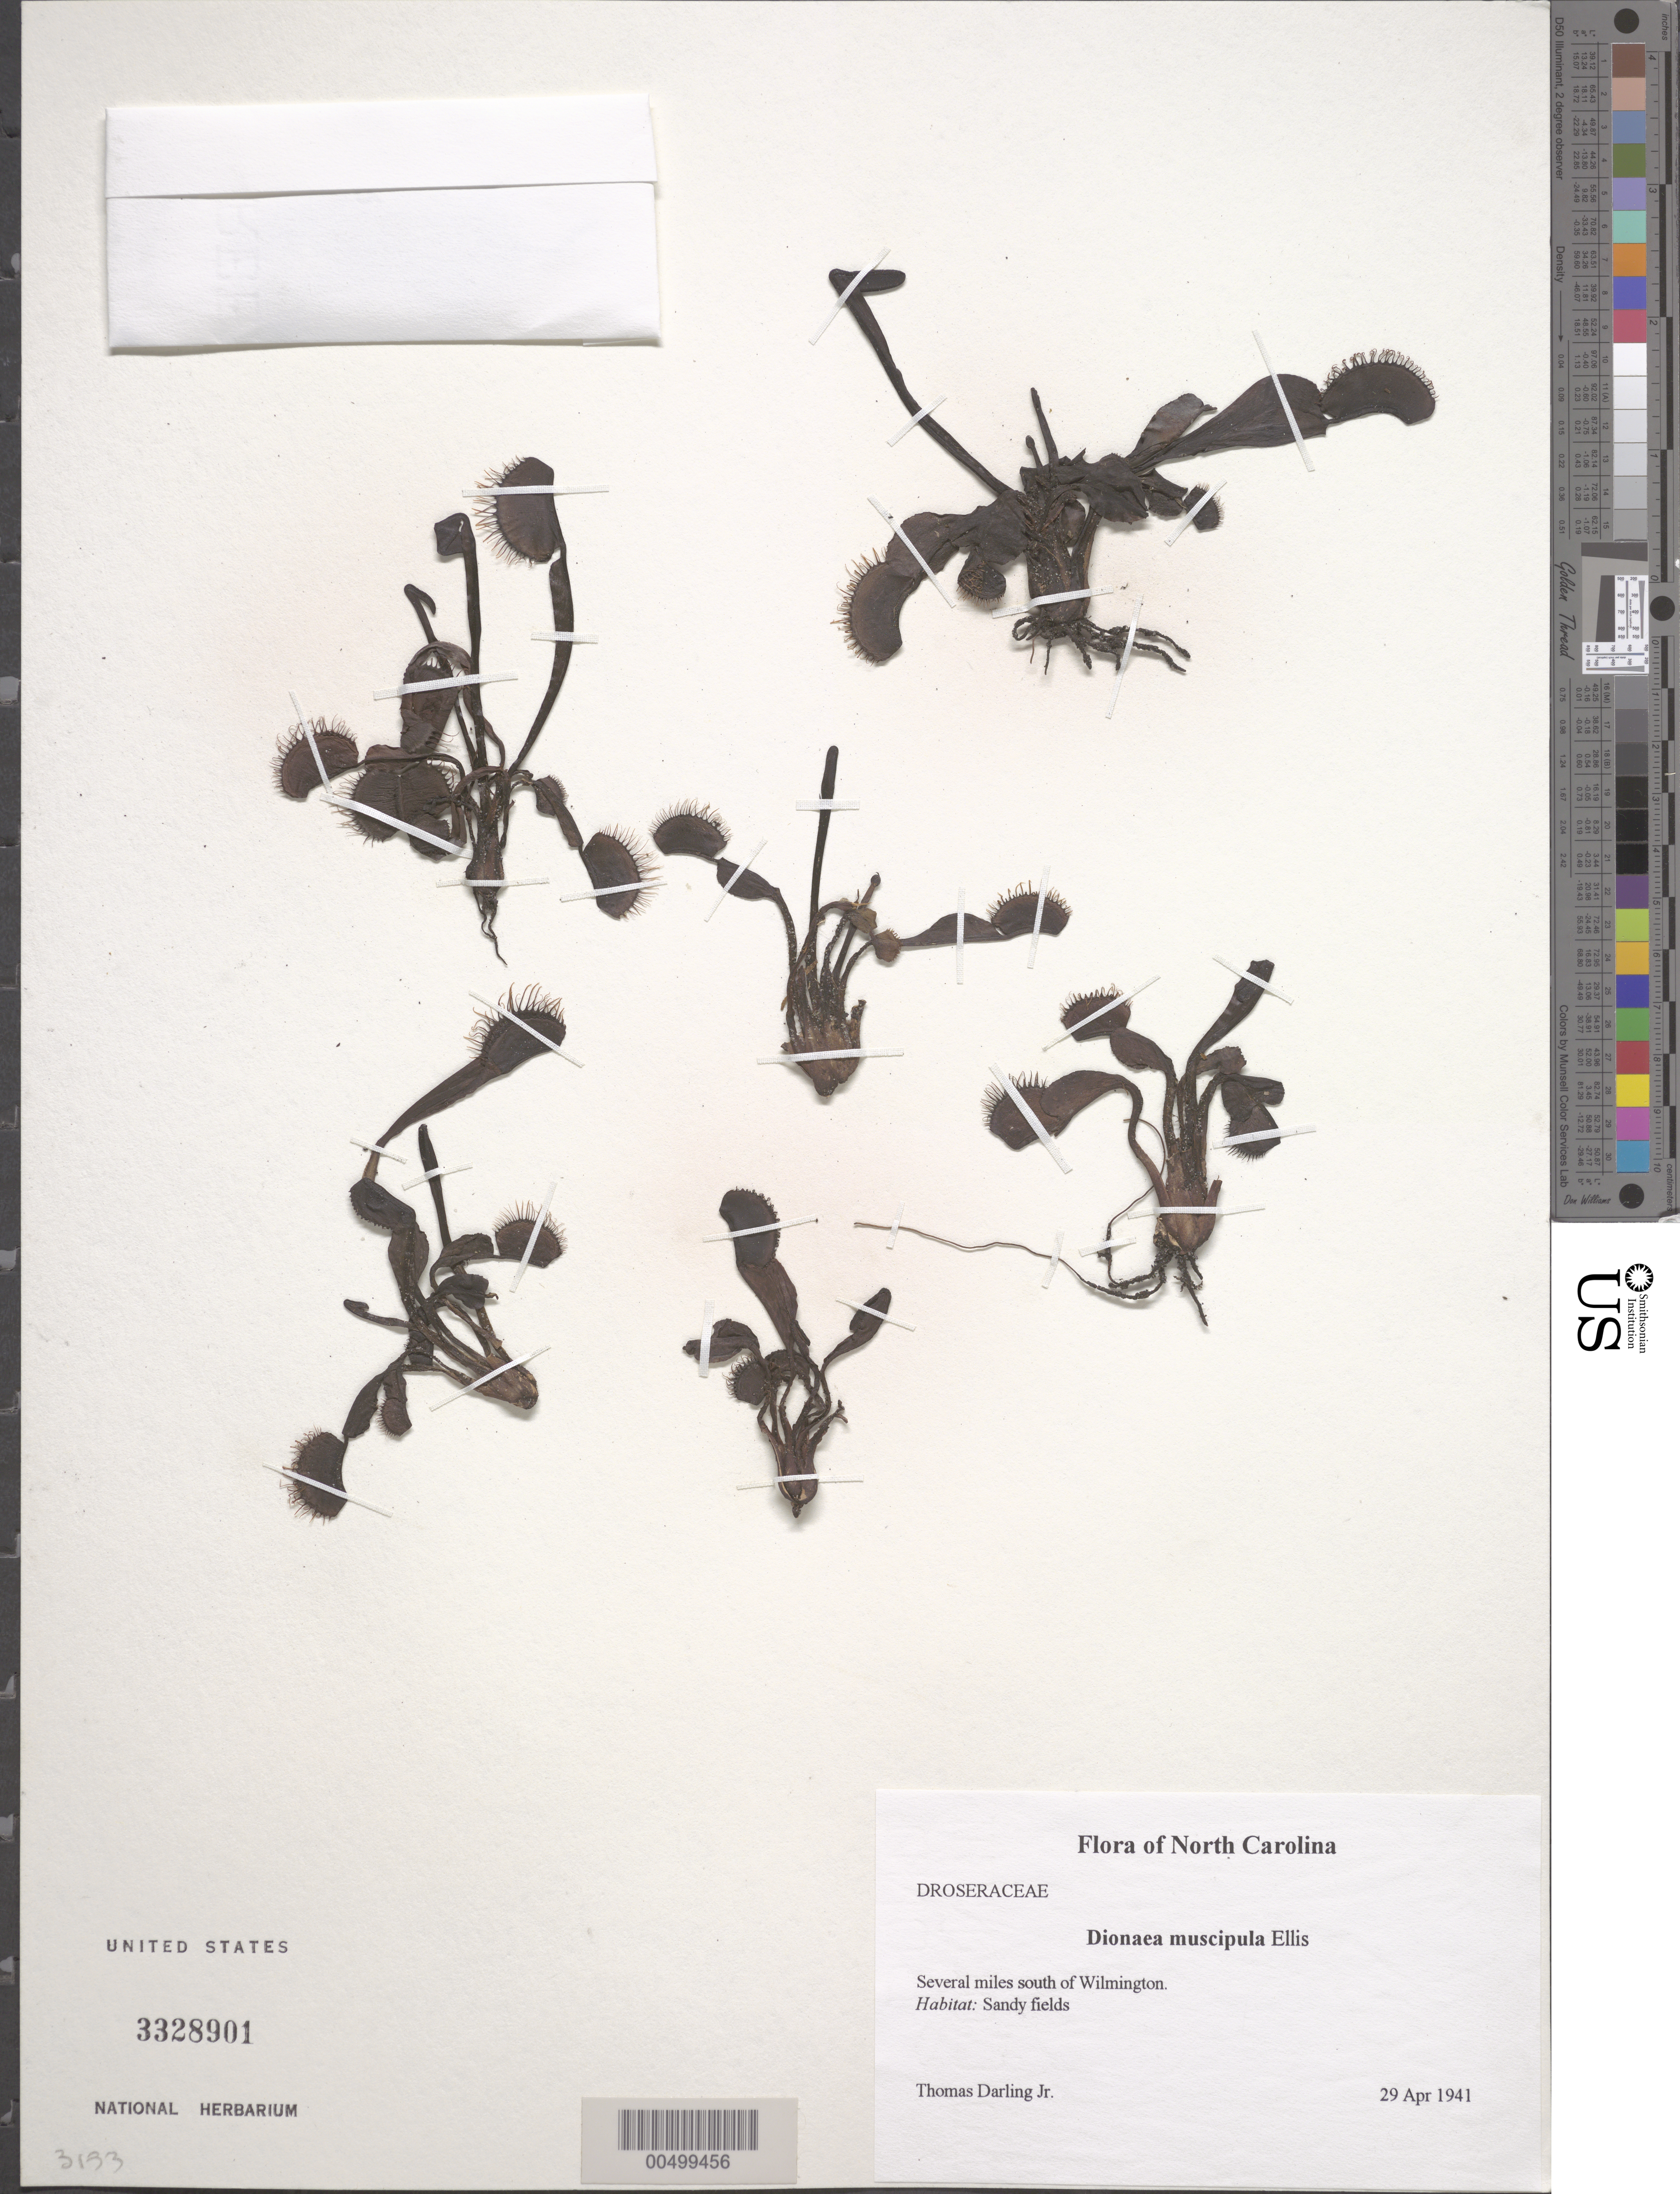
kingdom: Plantae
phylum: Tracheophyta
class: Magnoliopsida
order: Caryophyllales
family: Droseraceae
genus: Dionaea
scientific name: Dionaea muscipula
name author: J. Ellis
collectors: T. Darling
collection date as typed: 29 Apr 1941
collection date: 1941-04-29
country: United States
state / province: North Carolina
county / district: New Hanover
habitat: Sandy fields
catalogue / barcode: US 3328901